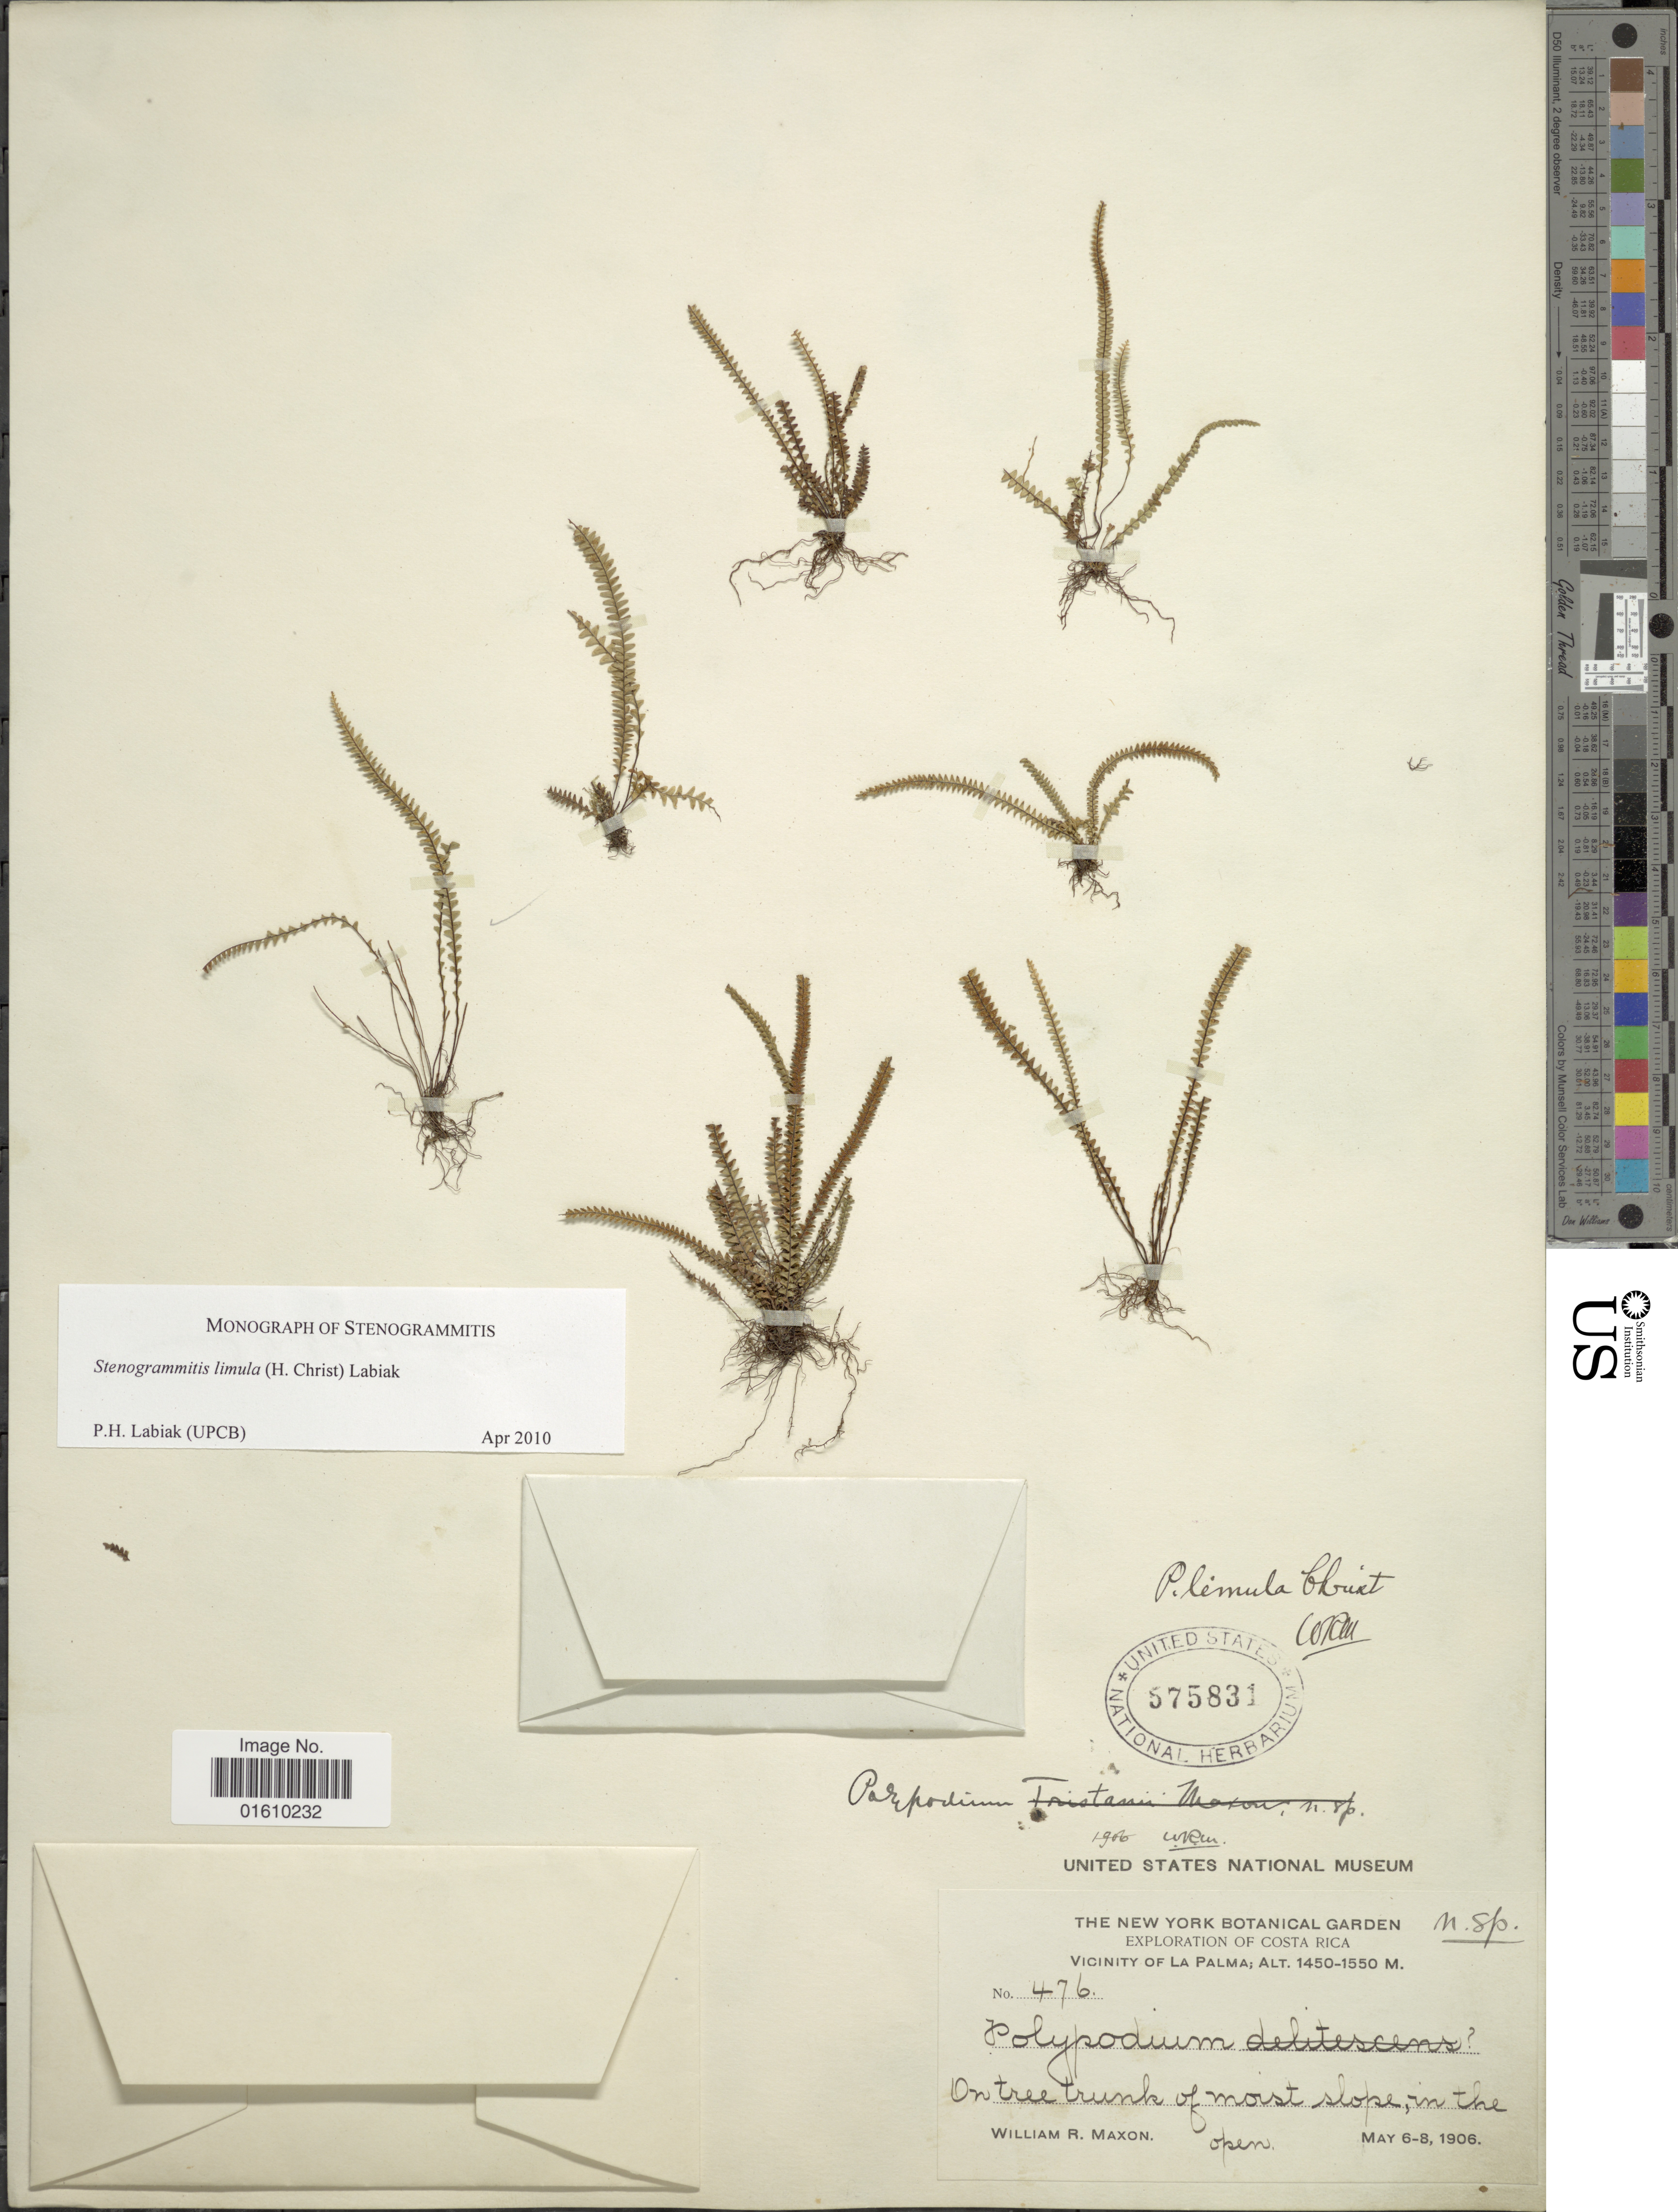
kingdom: Plantae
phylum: Tracheophyta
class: Polypodiopsida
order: Polypodiales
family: Polypodiaceae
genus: Stenogrammitis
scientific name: Stenogrammitis limula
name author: (Christ) Labiak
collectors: W. R. Maxon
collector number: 476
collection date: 1906-05-06/1906-05-08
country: Costa Rica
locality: Vicinity of La Palma, on tree trunk of moist slope, in the open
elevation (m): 1450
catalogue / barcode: US 575831